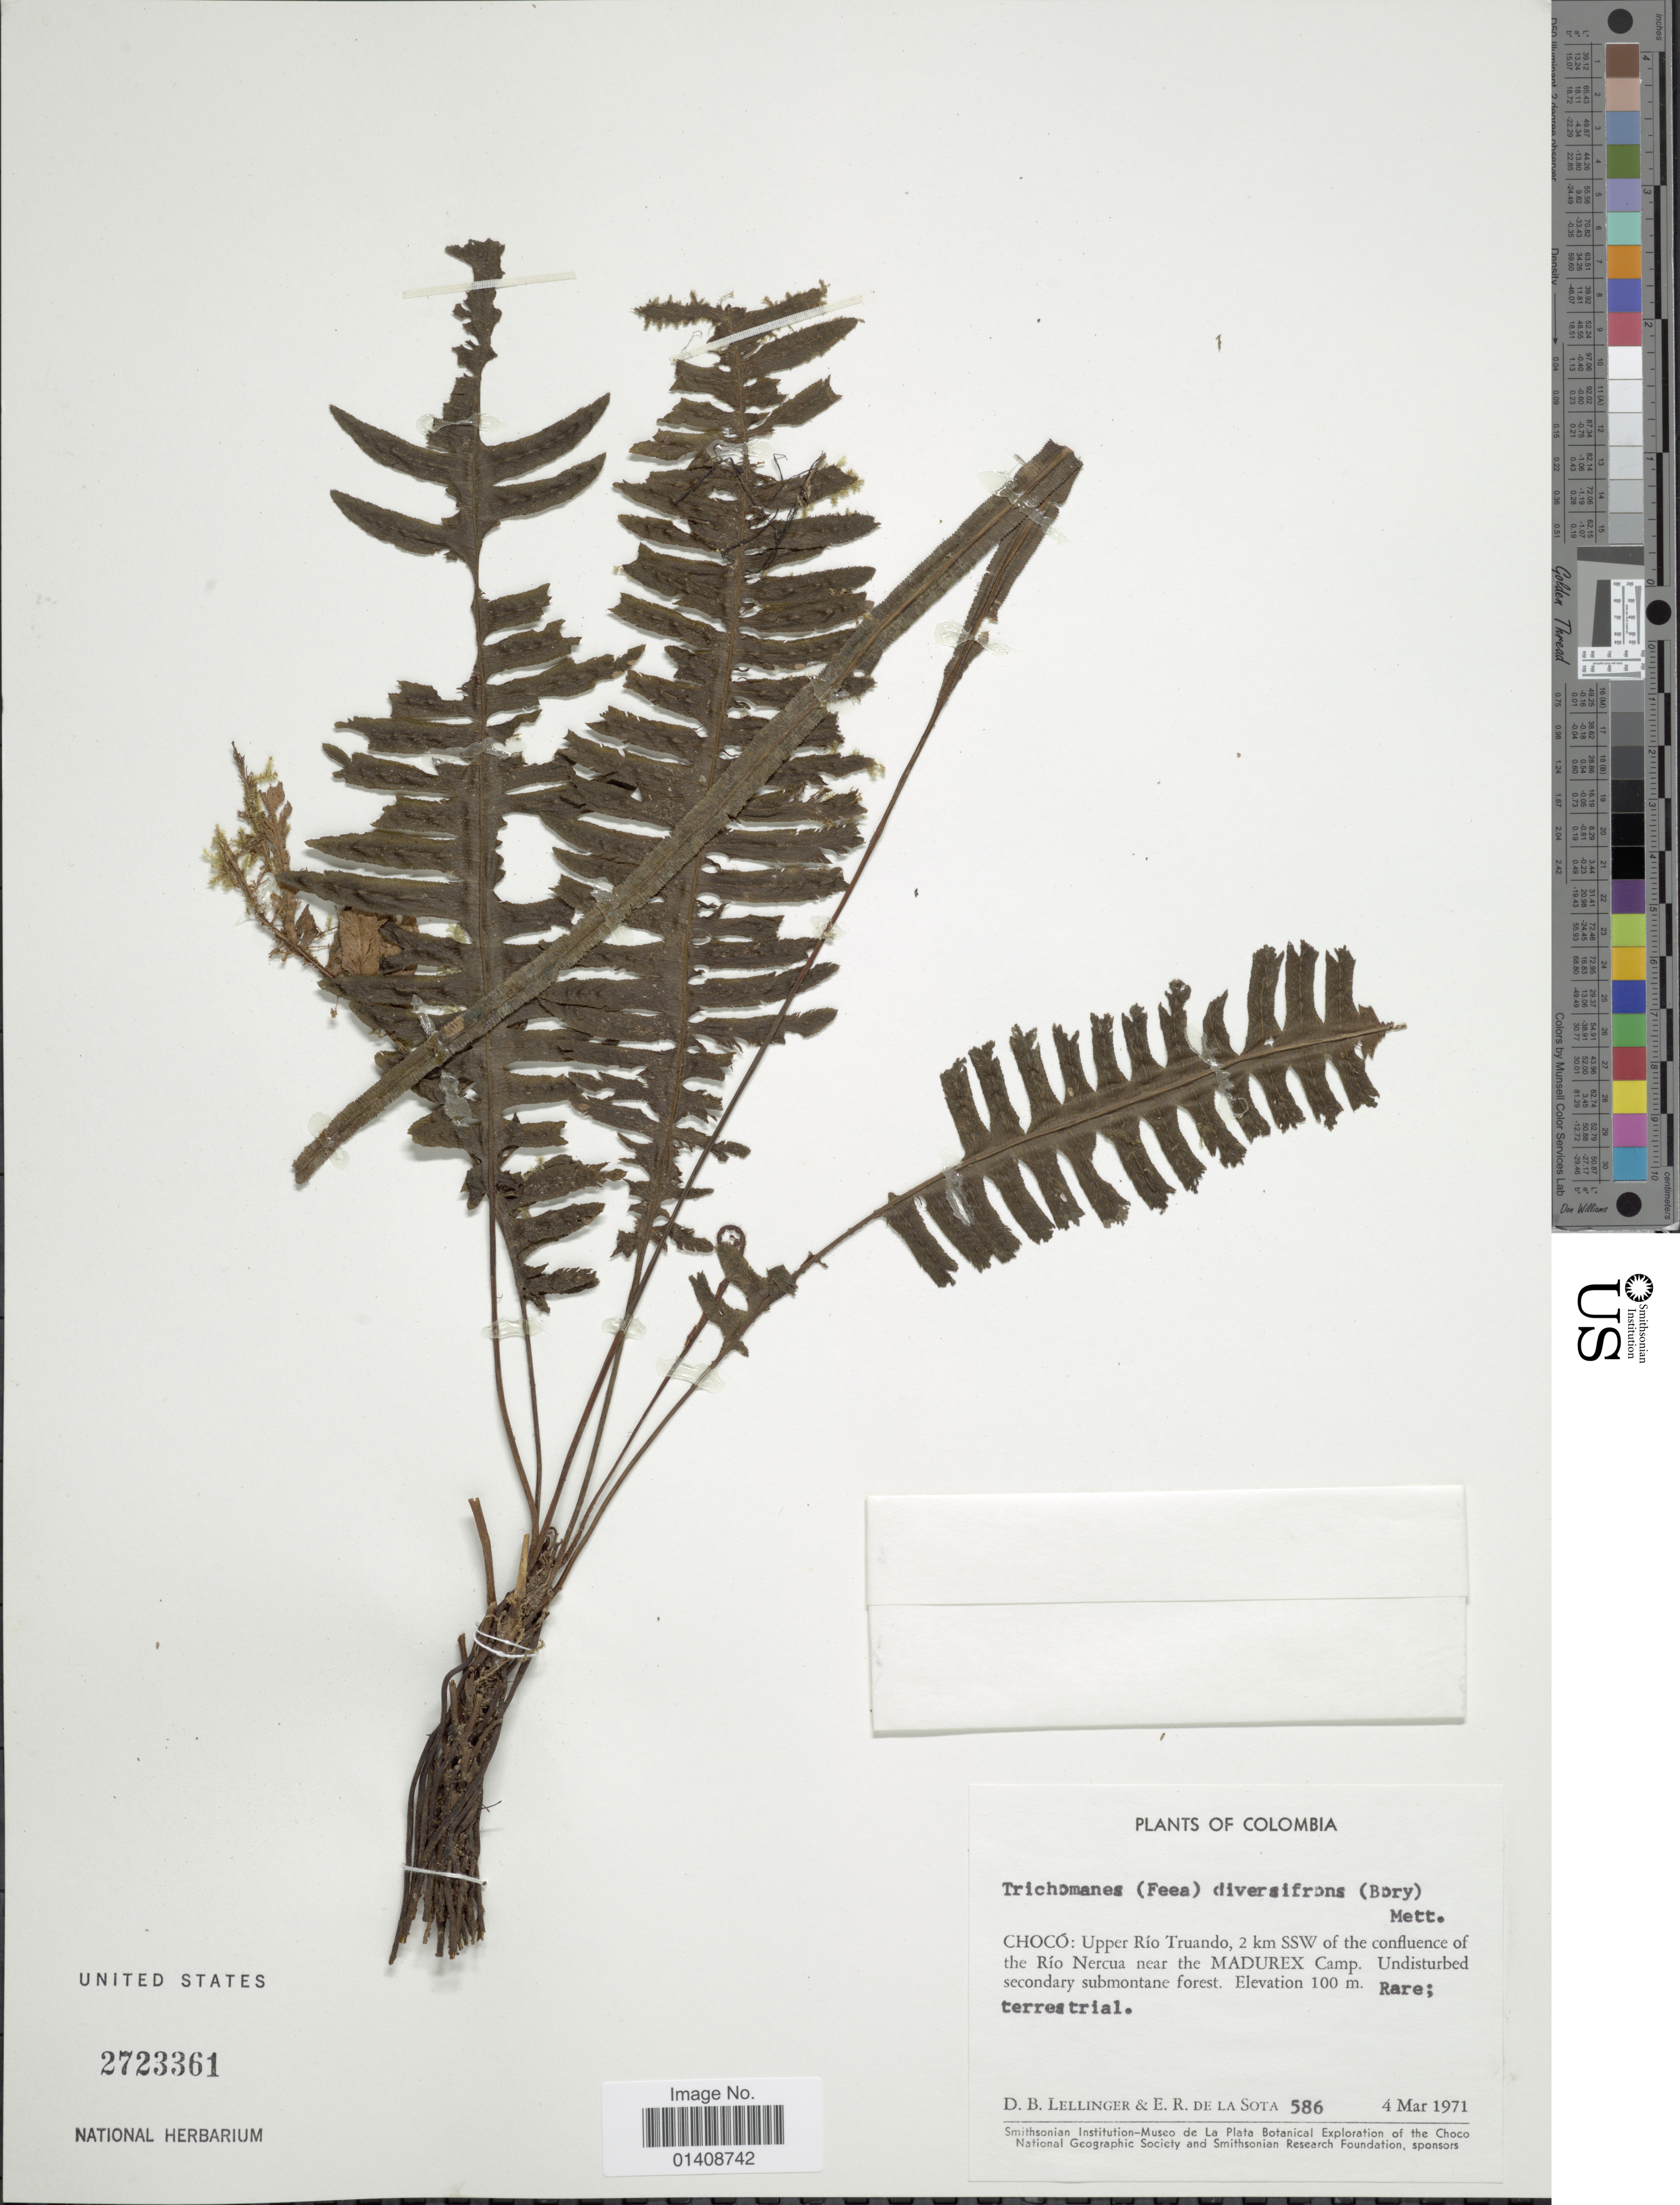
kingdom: Plantae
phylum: Tracheophyta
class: Polypodiopsida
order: Hymenophyllales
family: Hymenophyllaceae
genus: Trichomanes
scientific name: Trichomanes diversifrons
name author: (Bory) Mett. ex Sadeb.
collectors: D. B. Lellinger & E. R. de la Sota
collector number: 586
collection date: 1971-03-04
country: Colombia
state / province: Chocó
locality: Upper Rio Truando, 2 km SSW of the confluence of the Rio Nercua near the Madurex Camp.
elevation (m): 100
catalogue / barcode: US 2723361